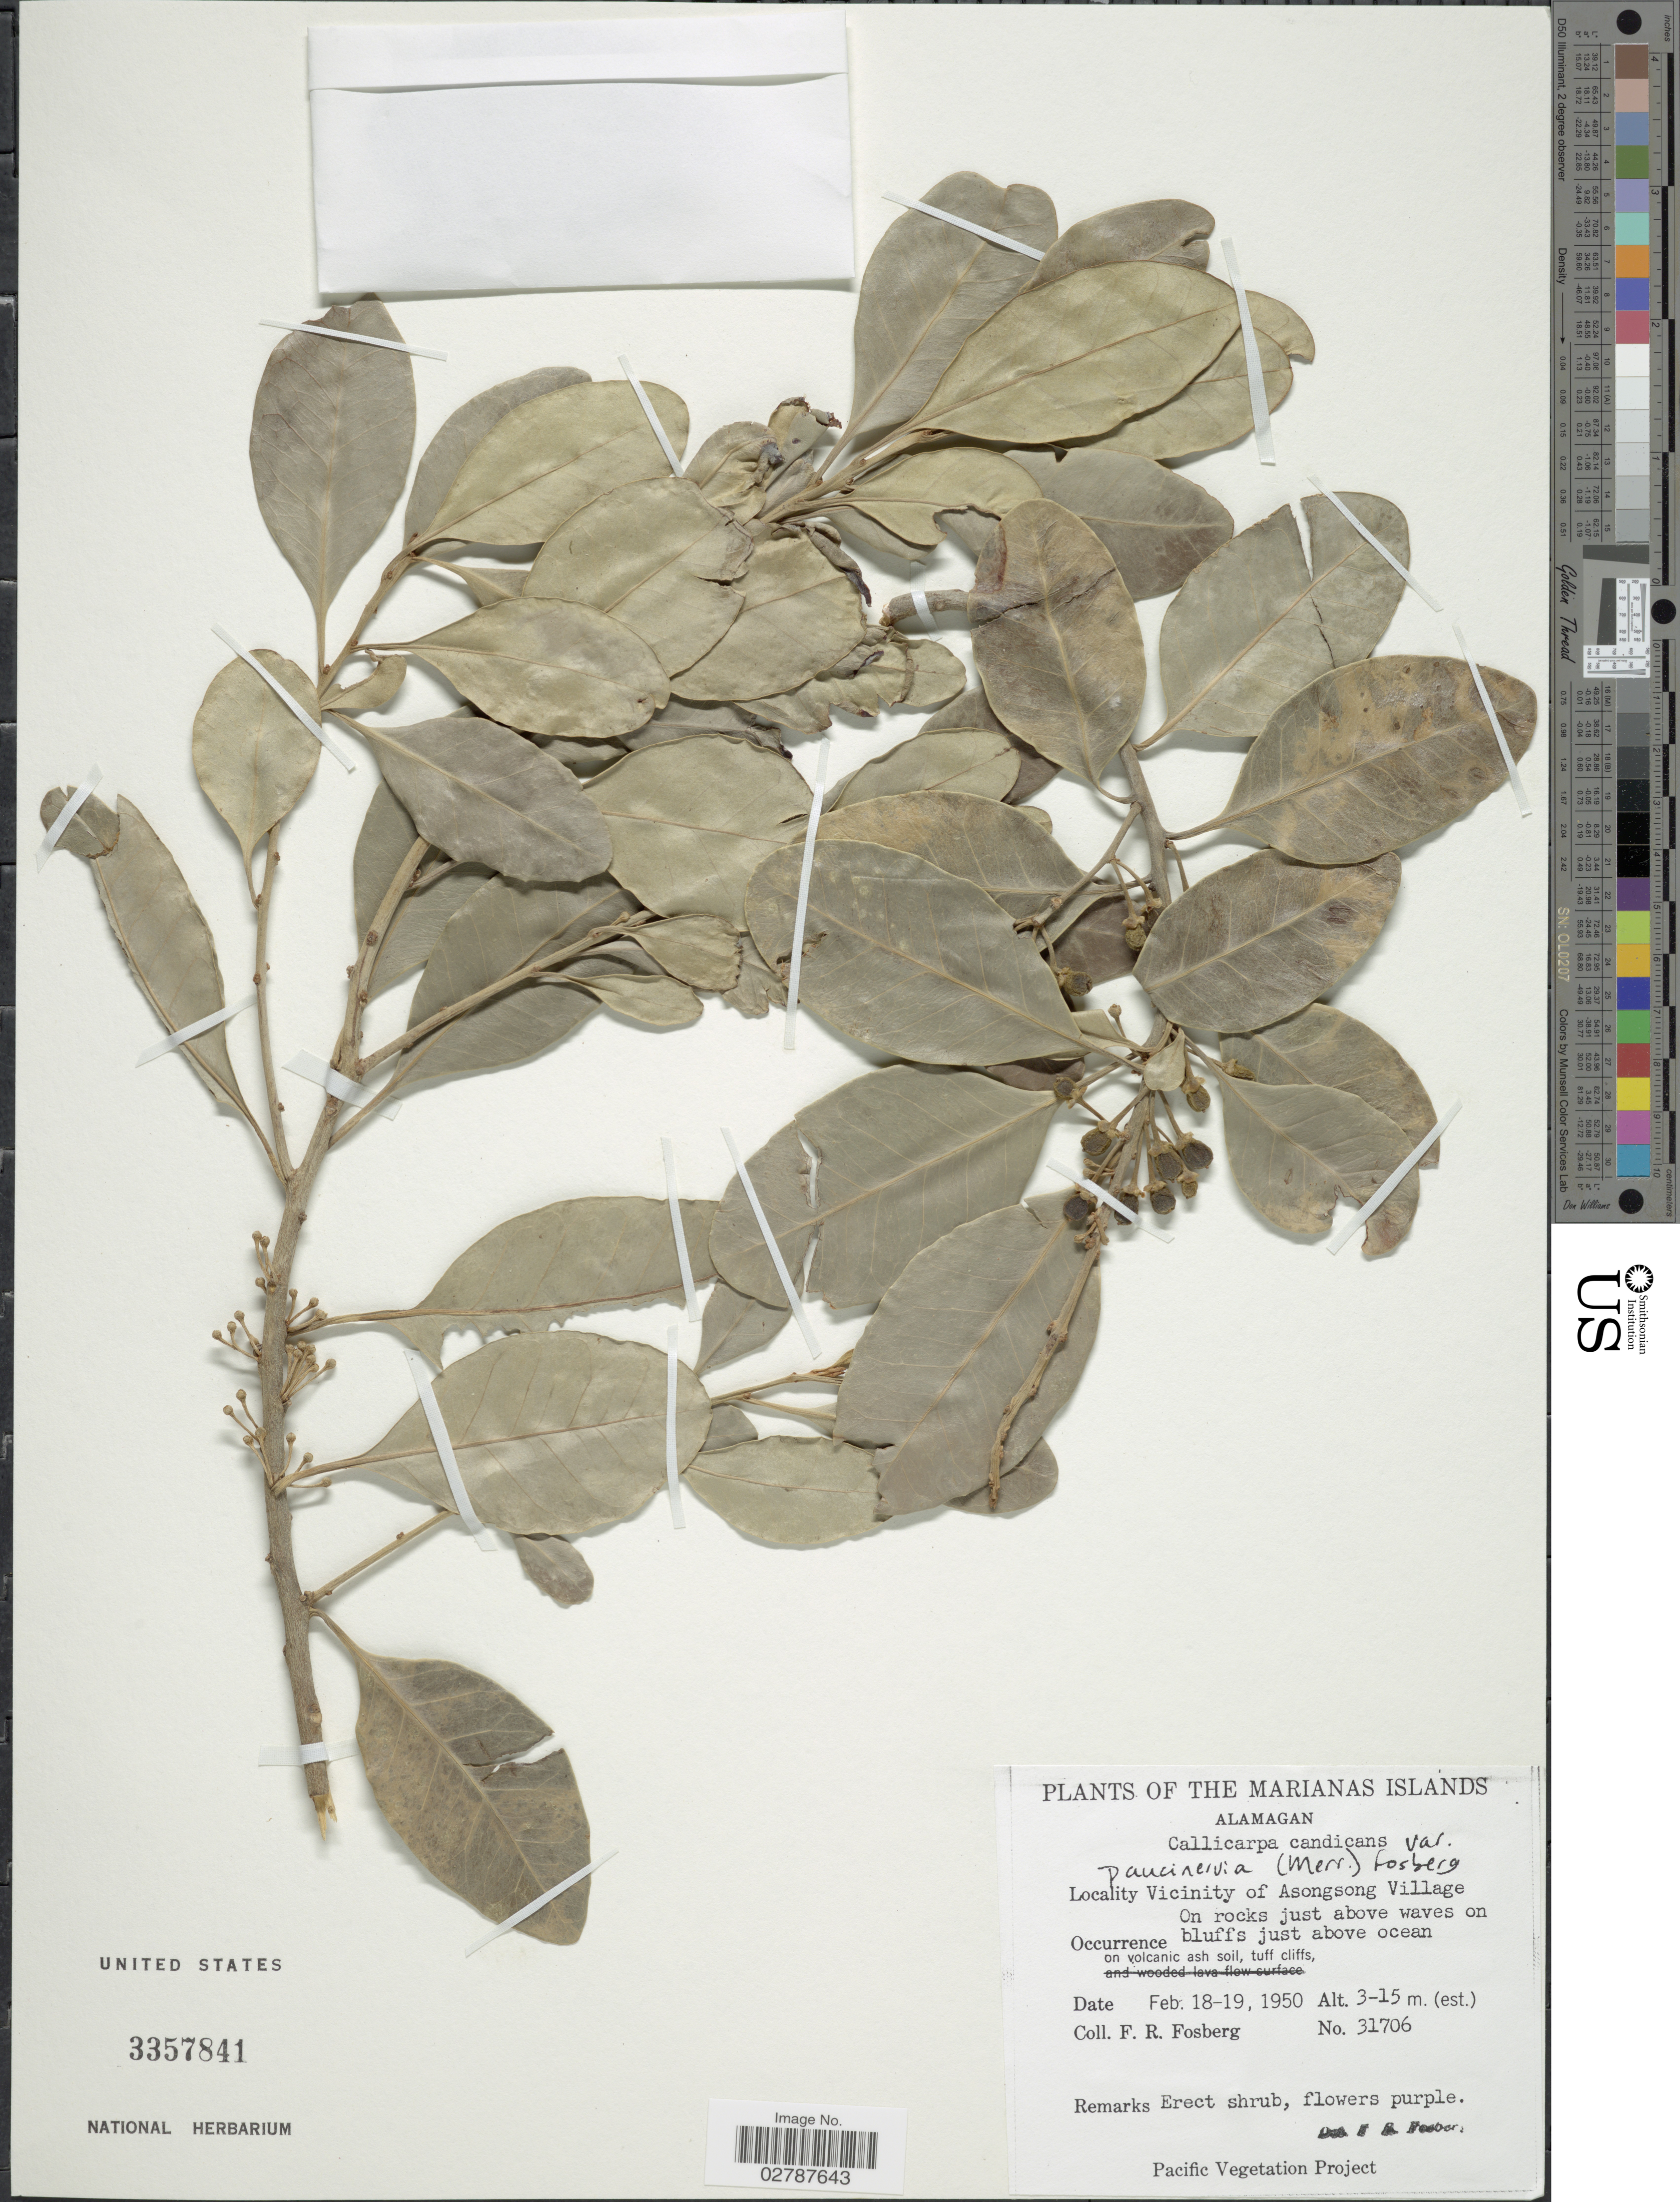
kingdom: Plantae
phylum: Tracheophyta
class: Magnoliopsida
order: Lamiales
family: Lamiaceae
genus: Callicarpa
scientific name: Callicarpa candicans var. paucinervia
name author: (Merr.) Fosberg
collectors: F. R. Fosberg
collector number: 31706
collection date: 1950-02-18/1950-02-19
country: Northern Mariana Islands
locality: The Marianas Islands. Alamagan. Vicinity of Asongsong Village.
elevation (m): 3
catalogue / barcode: US 3357841